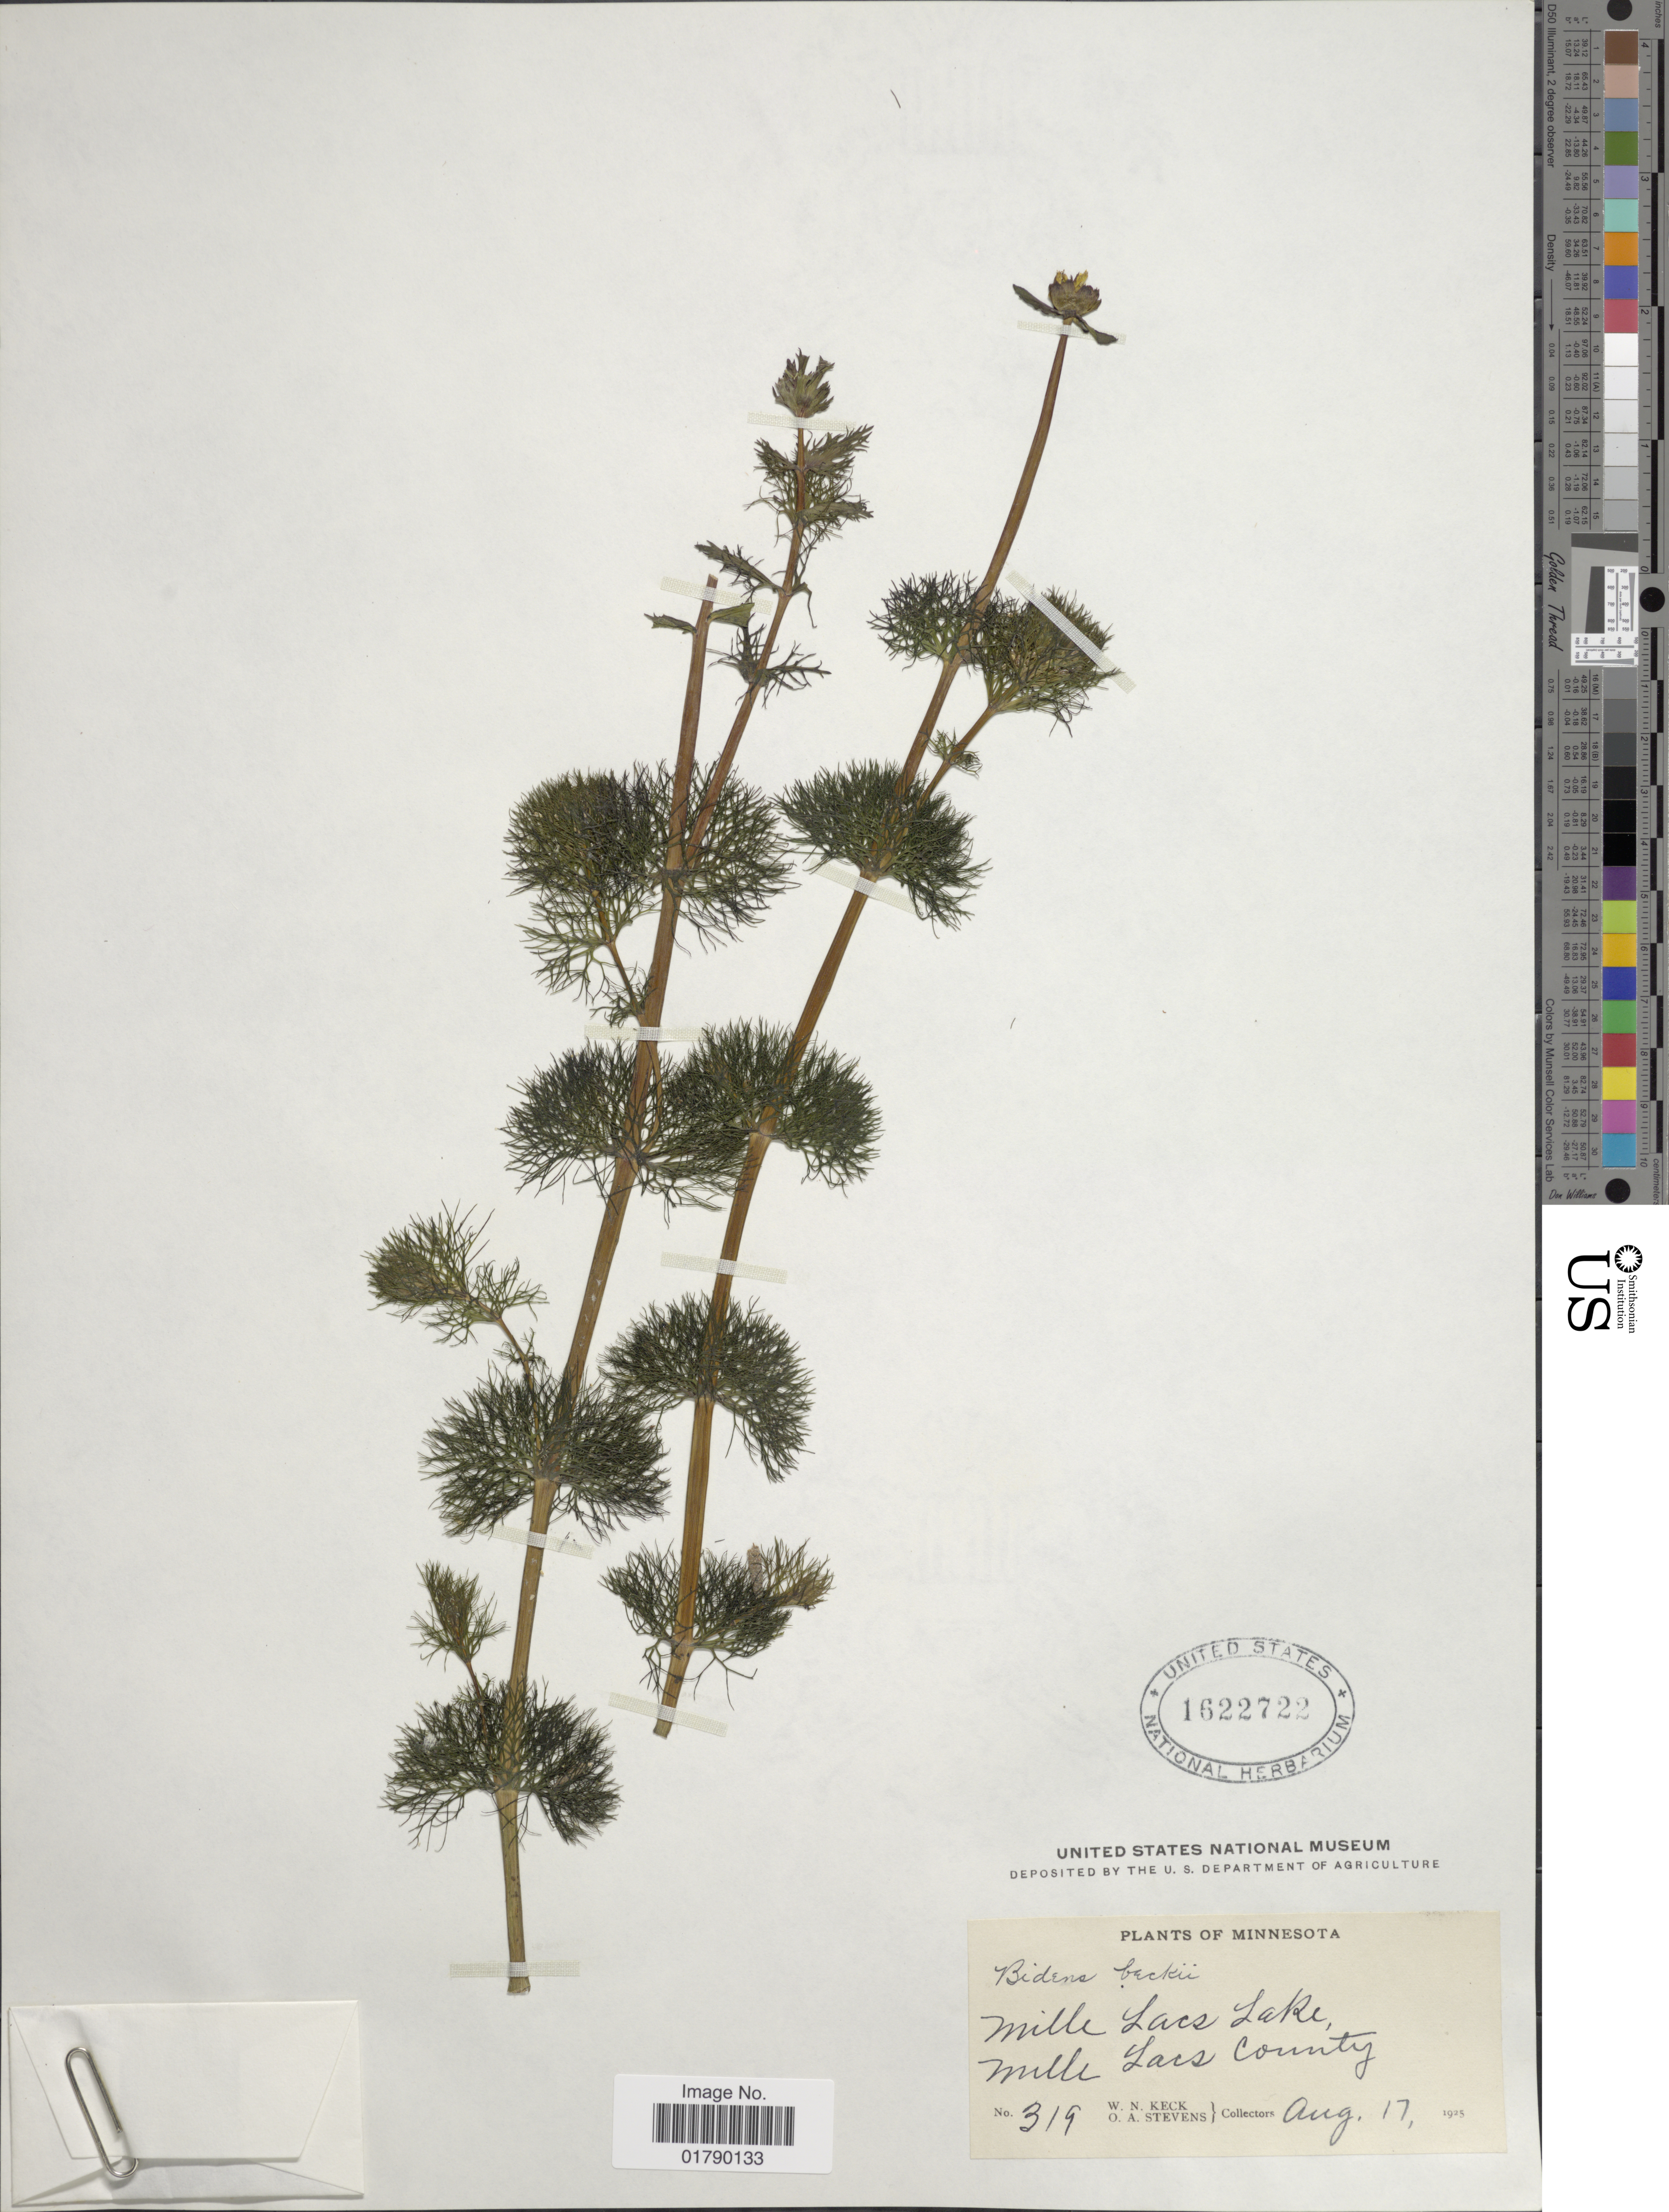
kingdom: Plantae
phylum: Tracheophyta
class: Magnoliopsida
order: Asterales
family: Asteraceae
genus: Megalodonta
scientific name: Megalodonta sp.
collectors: W. Keck & O. A. Stevens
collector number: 319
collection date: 1925-08-17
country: United States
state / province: Minnesota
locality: Mille Lars Lake, Mille Lacs County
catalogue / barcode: US 1622722